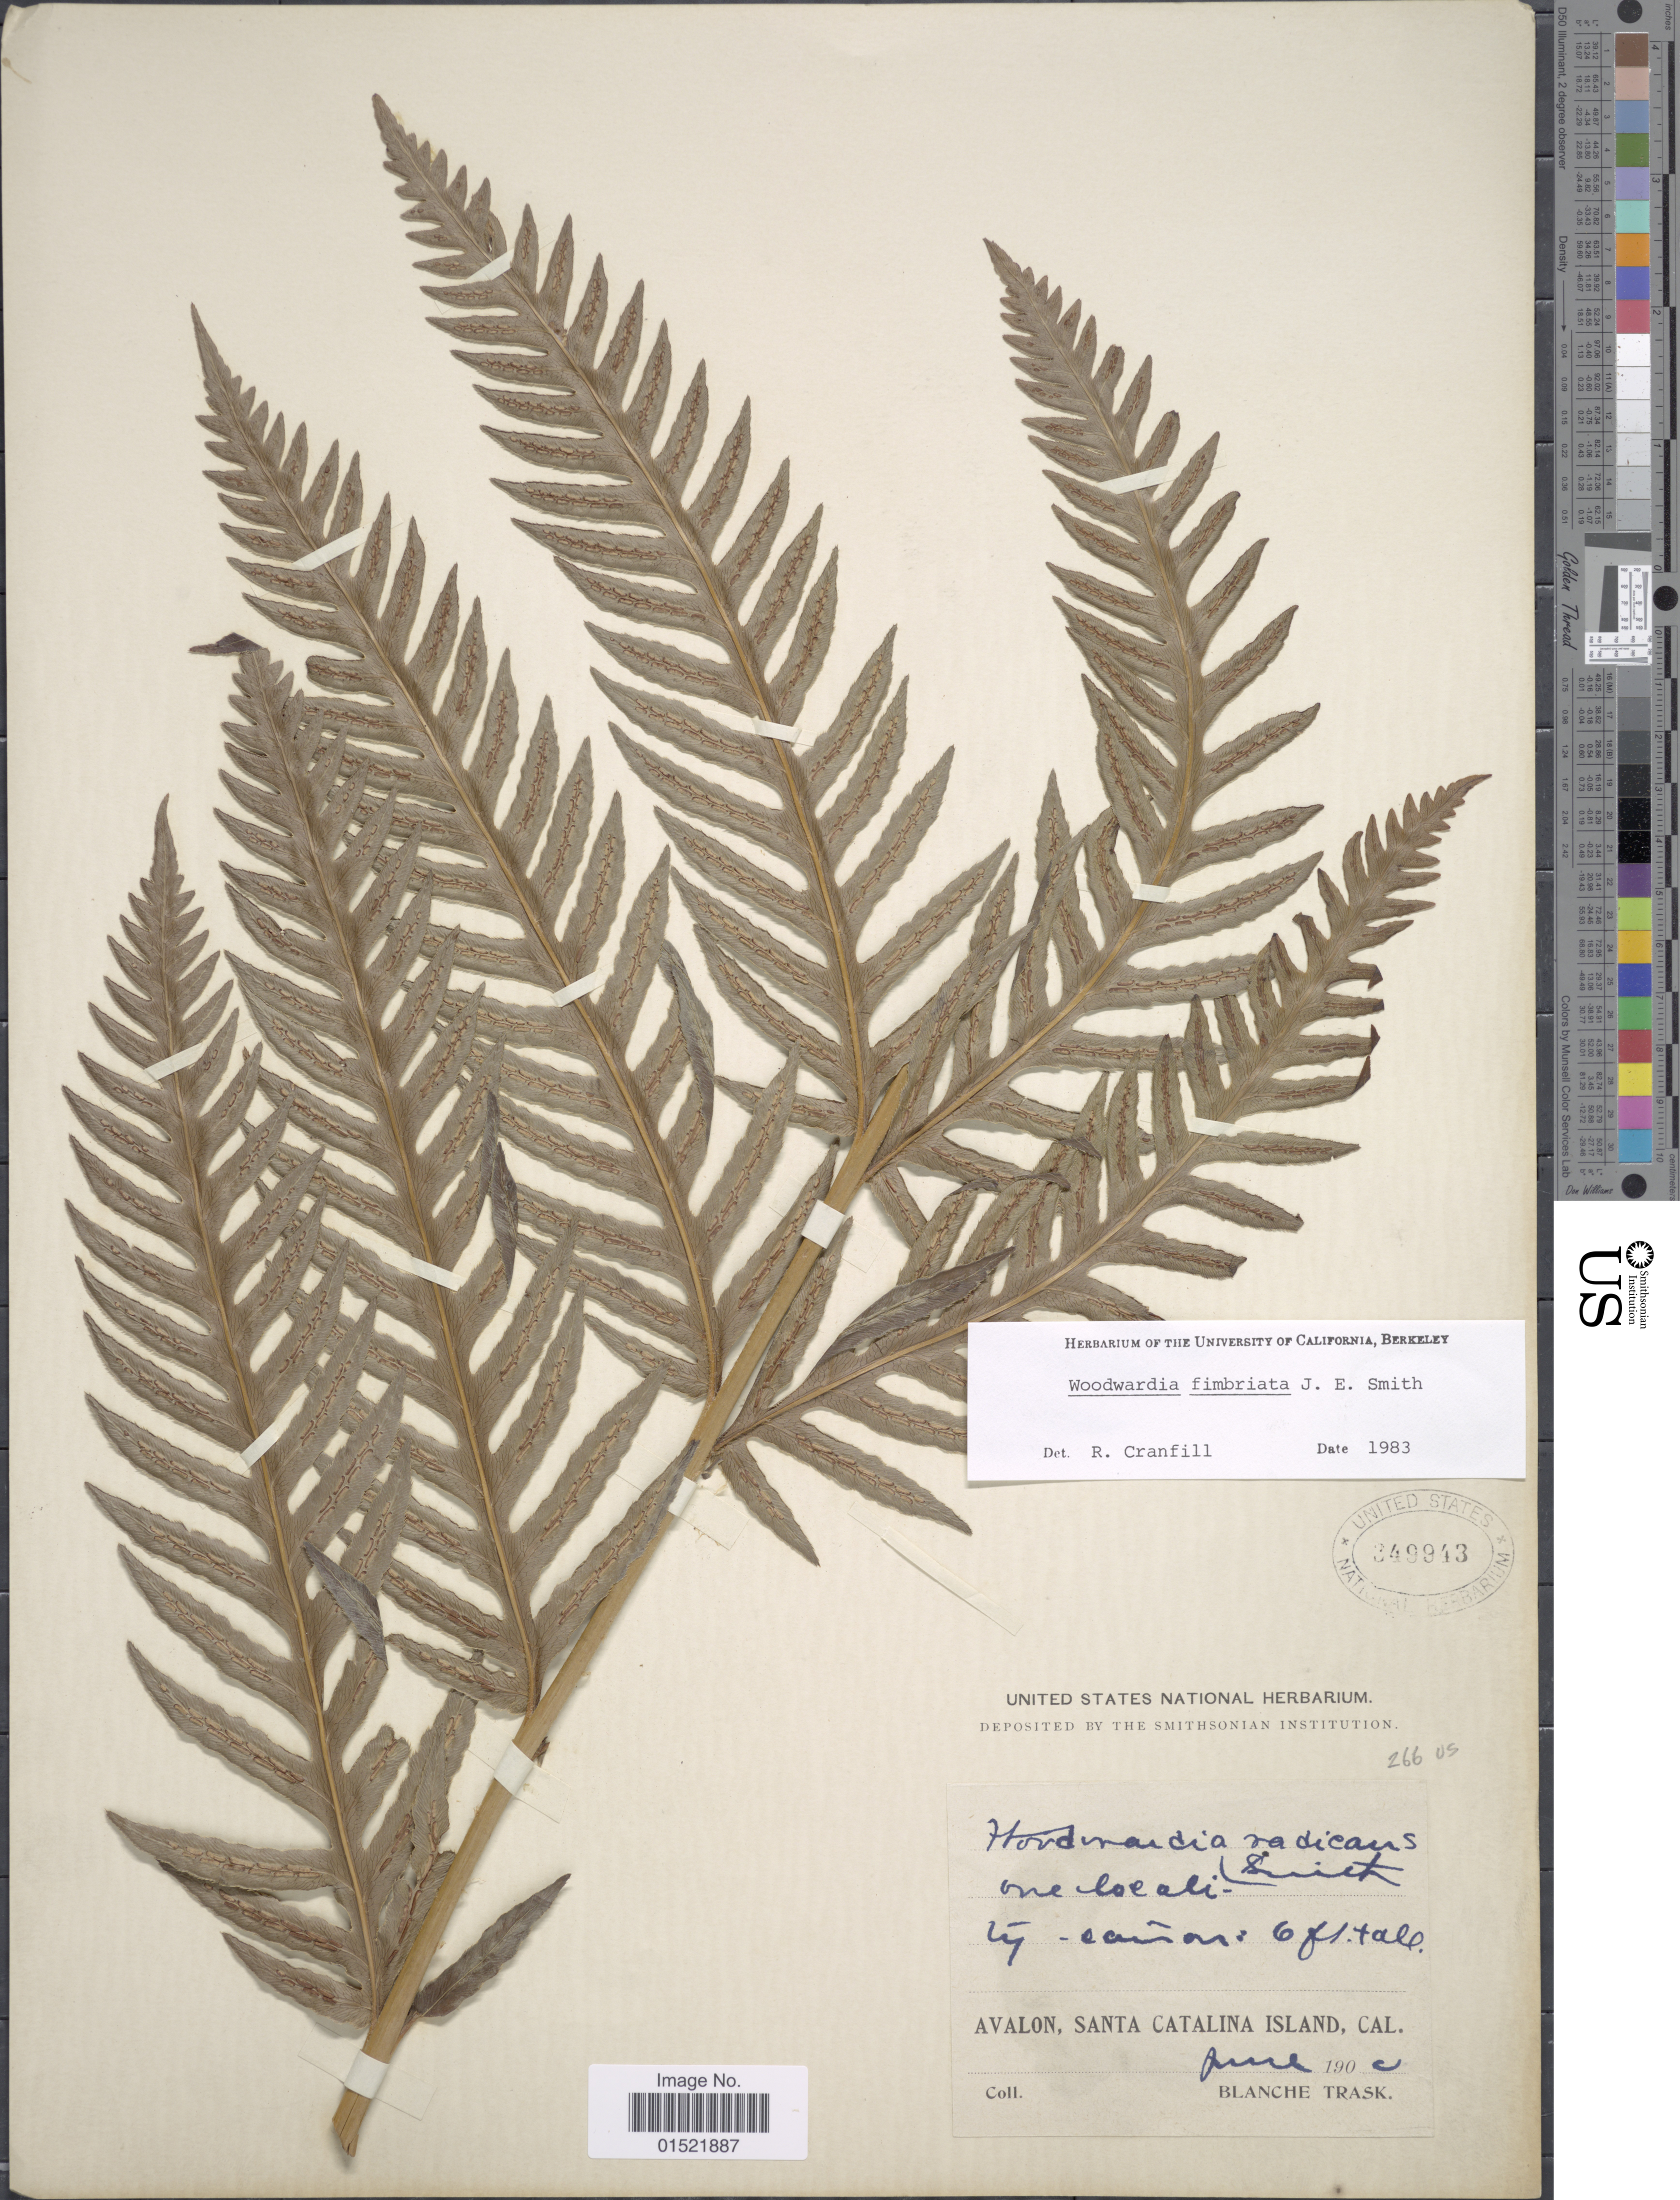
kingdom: Plantae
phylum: Tracheophyta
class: Polypodiopsida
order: Polypodiales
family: Blechnaceae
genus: Woodwardia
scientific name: Woodwardia fimbriata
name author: Sm.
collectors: B. Trask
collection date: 1900-06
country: United States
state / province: California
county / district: Los Angeles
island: Santa Catalina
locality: Avalon, Santa Catalina Island, Cal.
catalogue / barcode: US 349943